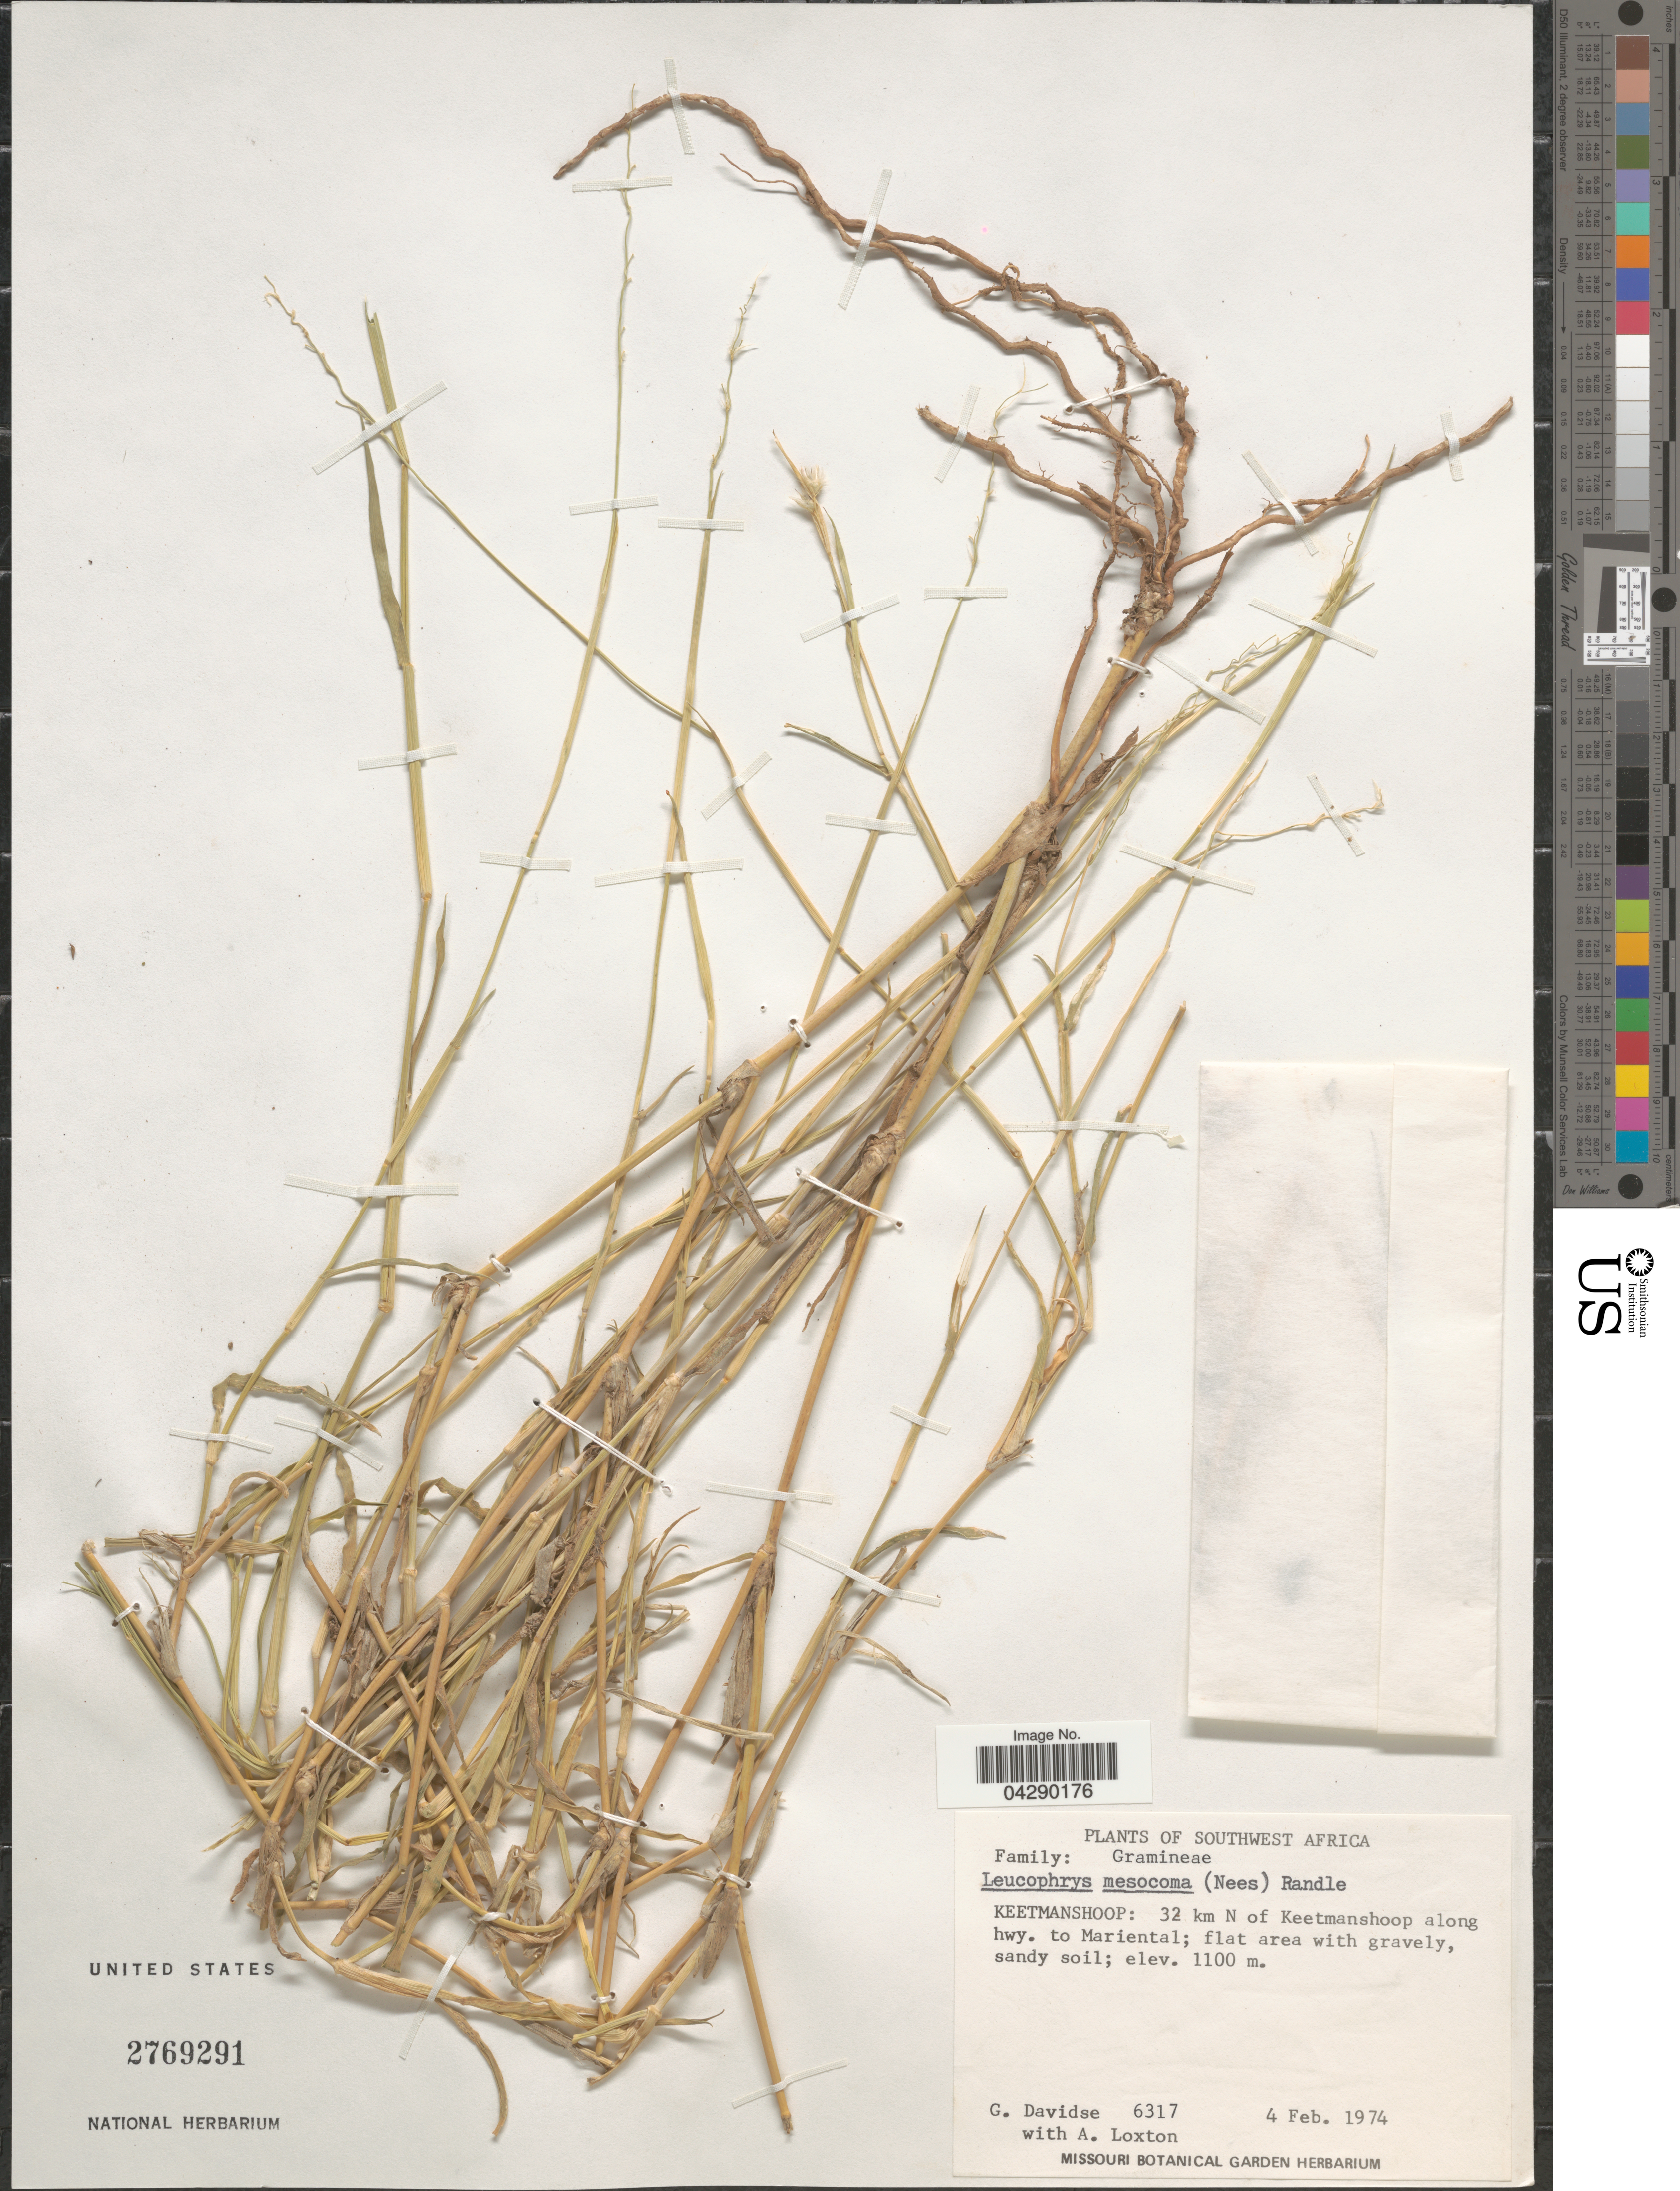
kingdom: Plantae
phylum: Tracheophyta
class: Liliopsida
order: Poales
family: Poaceae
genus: Leucophrys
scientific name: Leucophrys mesocoma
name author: (Nees) Rendle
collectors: G. Davidse & A. Loxton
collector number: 6317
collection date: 1974-02-04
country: Namibia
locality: Southwest Africa. Keetmanshoop: 32 km N of Keetmanshoop along hwy. to Mariental; flat area with gravely, sandy soil.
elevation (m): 1100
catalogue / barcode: US 2769291